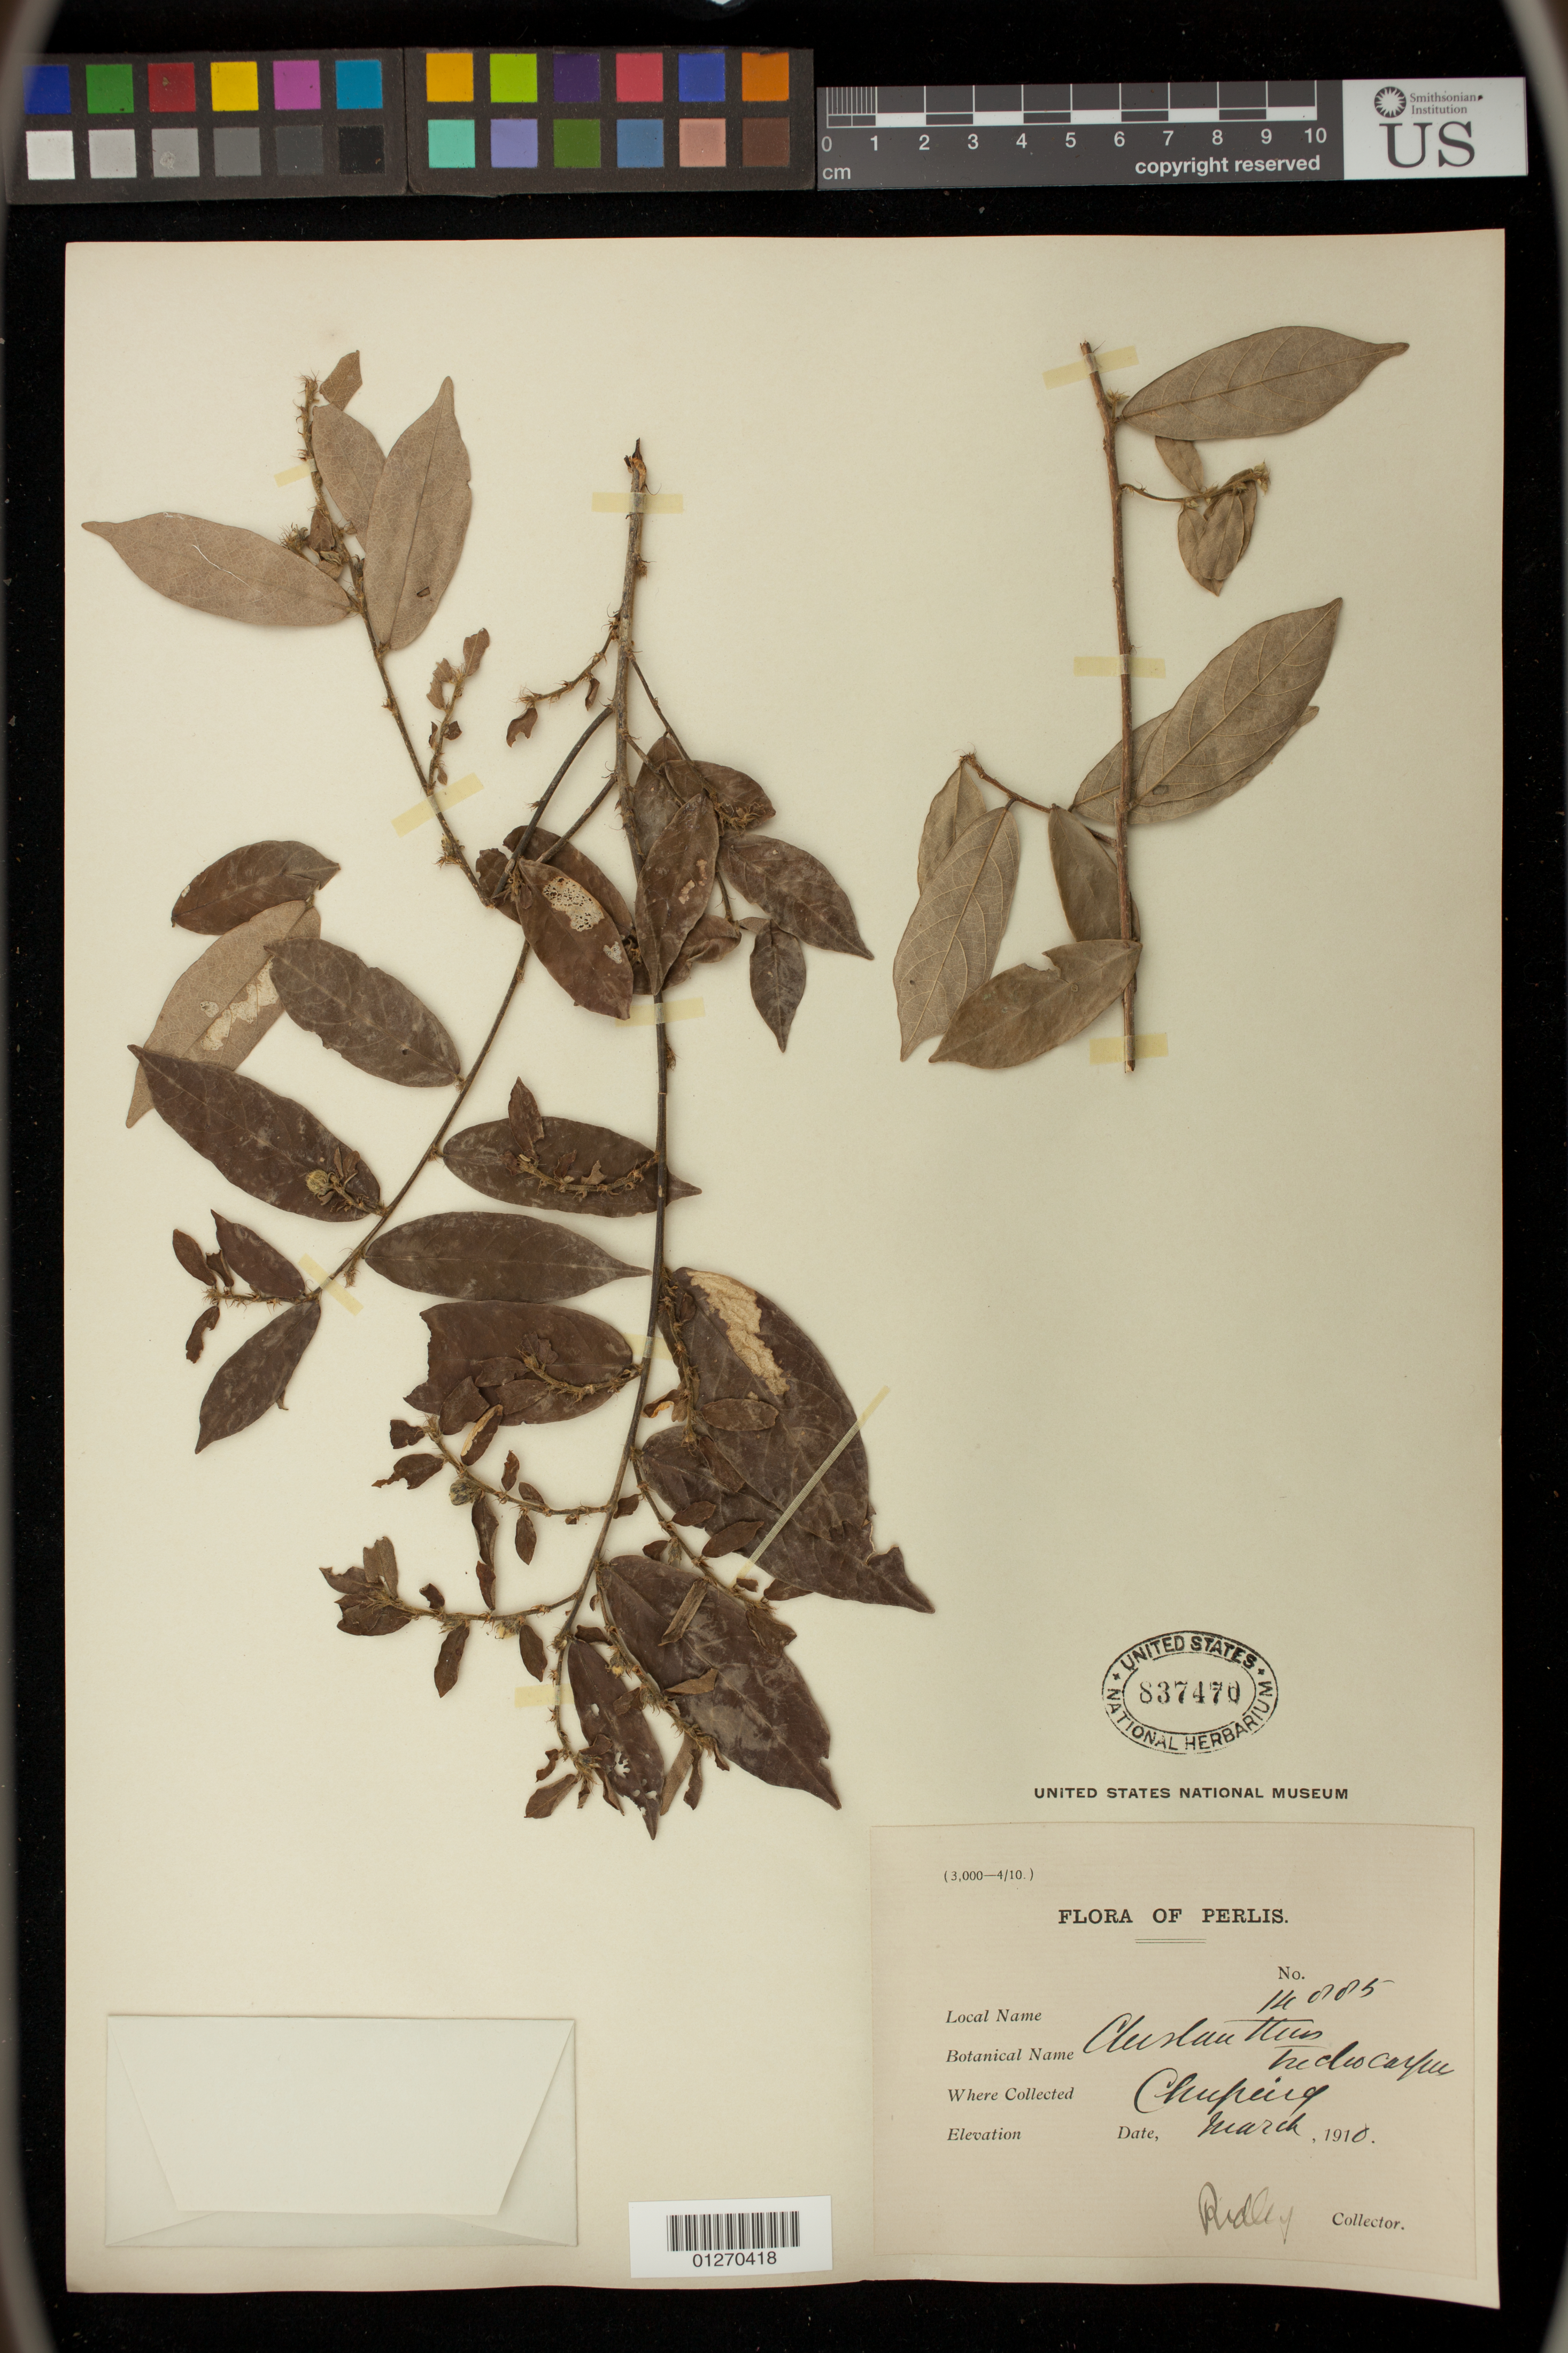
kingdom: Plantae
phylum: Tracheophyta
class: Magnoliopsida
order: Malpighiales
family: Phyllanthaceae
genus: Cleistanthus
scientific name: Cleistanthus trichocarpa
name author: Ridl.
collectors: -. Ridley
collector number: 14005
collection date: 1910-03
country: Malaysia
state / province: Perlis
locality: Chupeirg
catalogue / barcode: US 837470